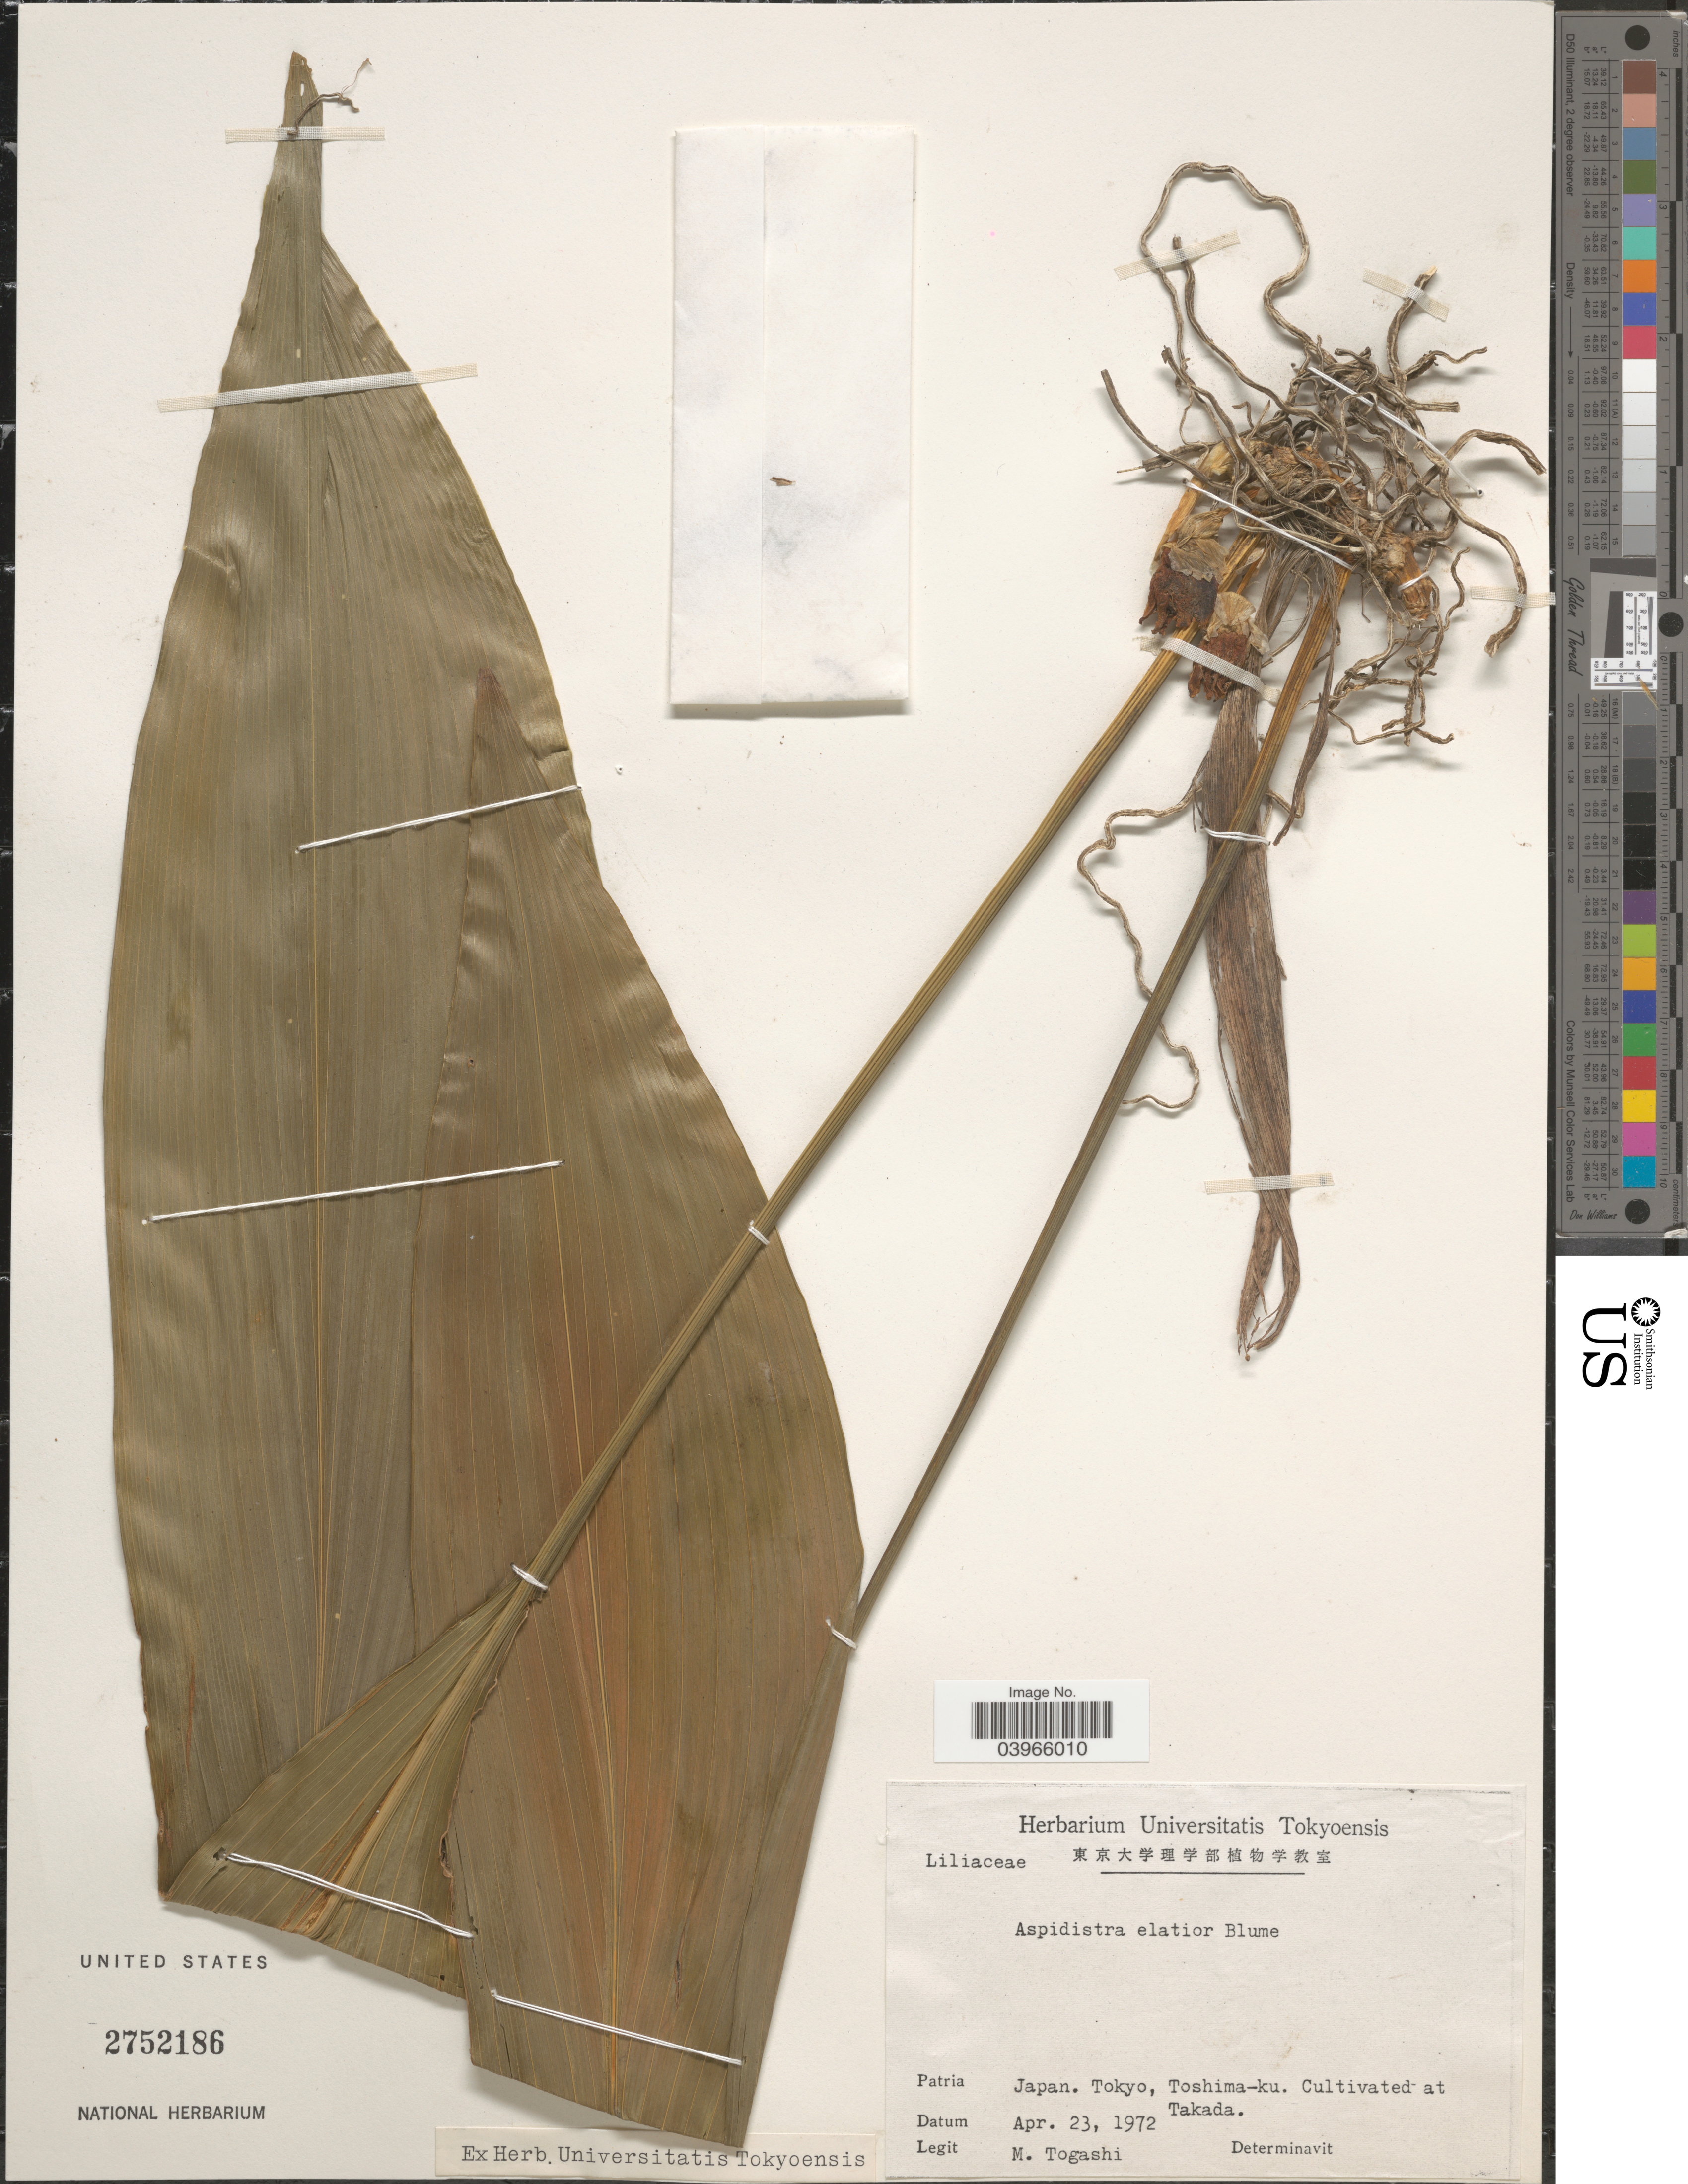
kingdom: Plantae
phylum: Tracheophyta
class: Liliopsida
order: Asparagales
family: Asparagaceae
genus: Aspidistra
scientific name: Aspidistra elatior 'Variegata'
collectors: M. Togashi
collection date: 1972-04-23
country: Japan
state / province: Tokyo, Federal City of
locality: Tokyo, Toshima-ku. At Takada.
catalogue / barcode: US 2752186